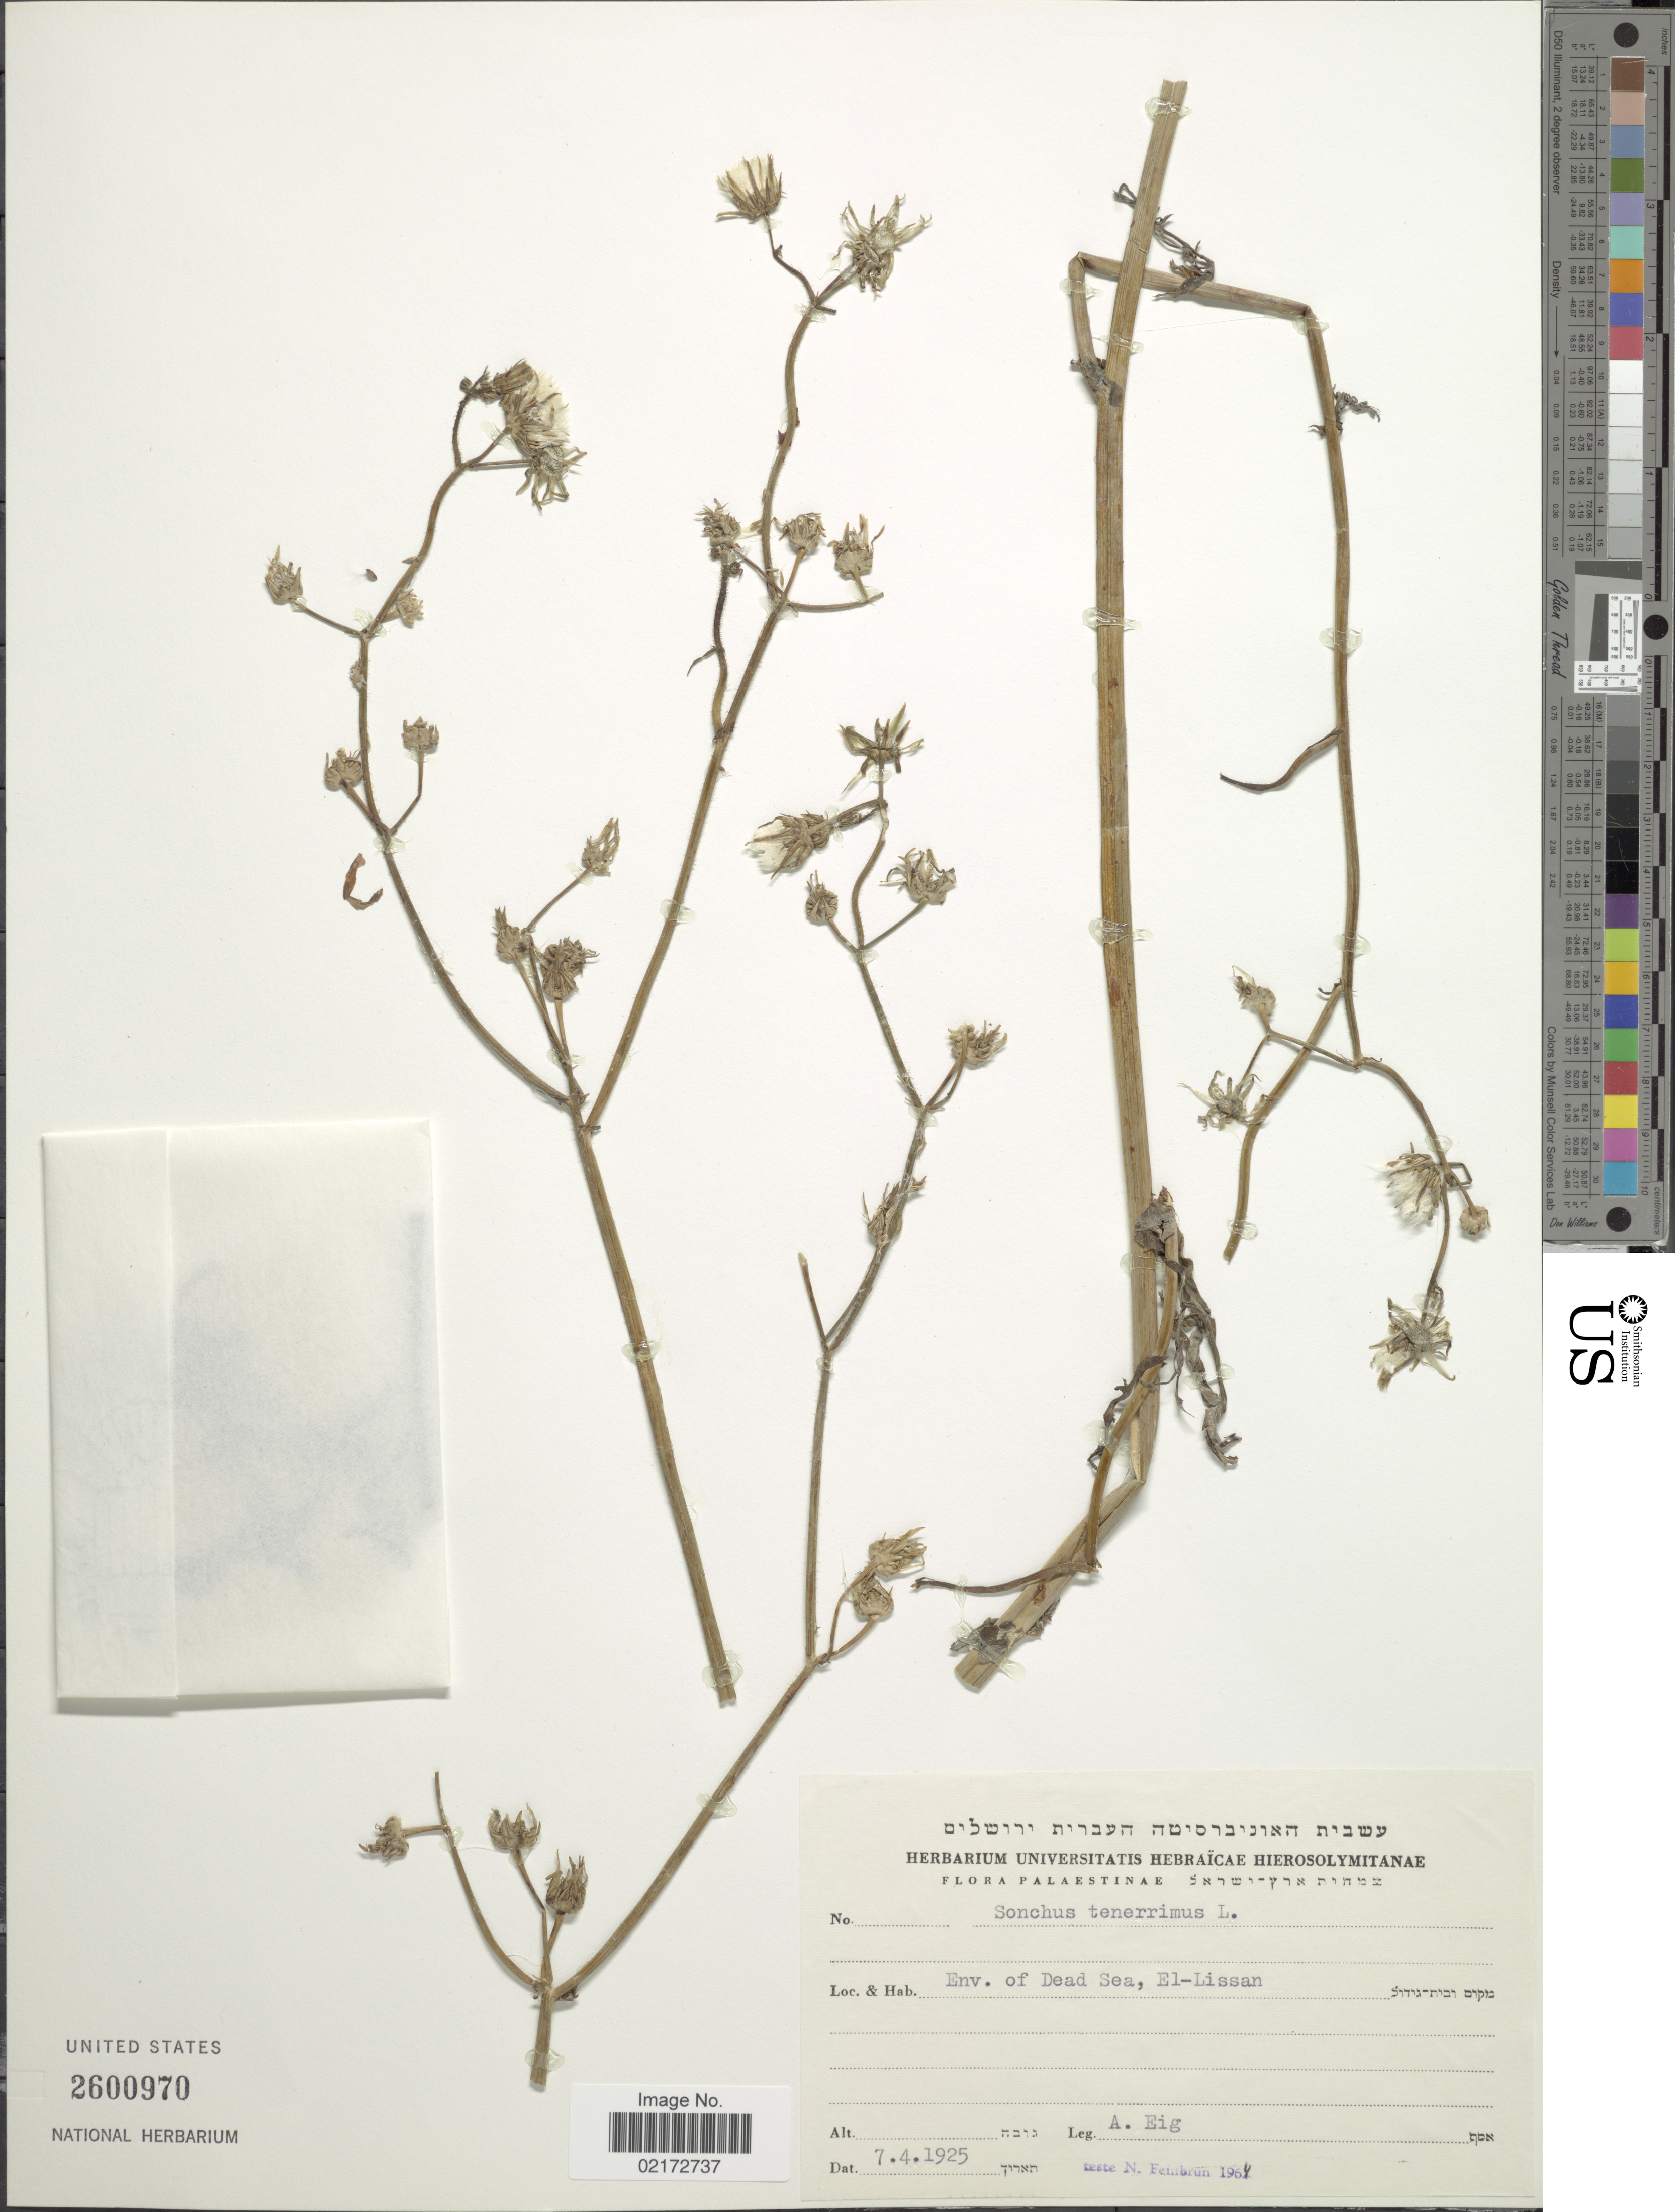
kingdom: Plantae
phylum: Tracheophyta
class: Magnoliopsida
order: Asterales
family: Asteraceae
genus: Sonchus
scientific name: Sonchus tenerrimus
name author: L.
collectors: A. Eig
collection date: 1925-04-07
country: Israel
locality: Env. of Dead Sea, El-Lissan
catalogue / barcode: US 2600970